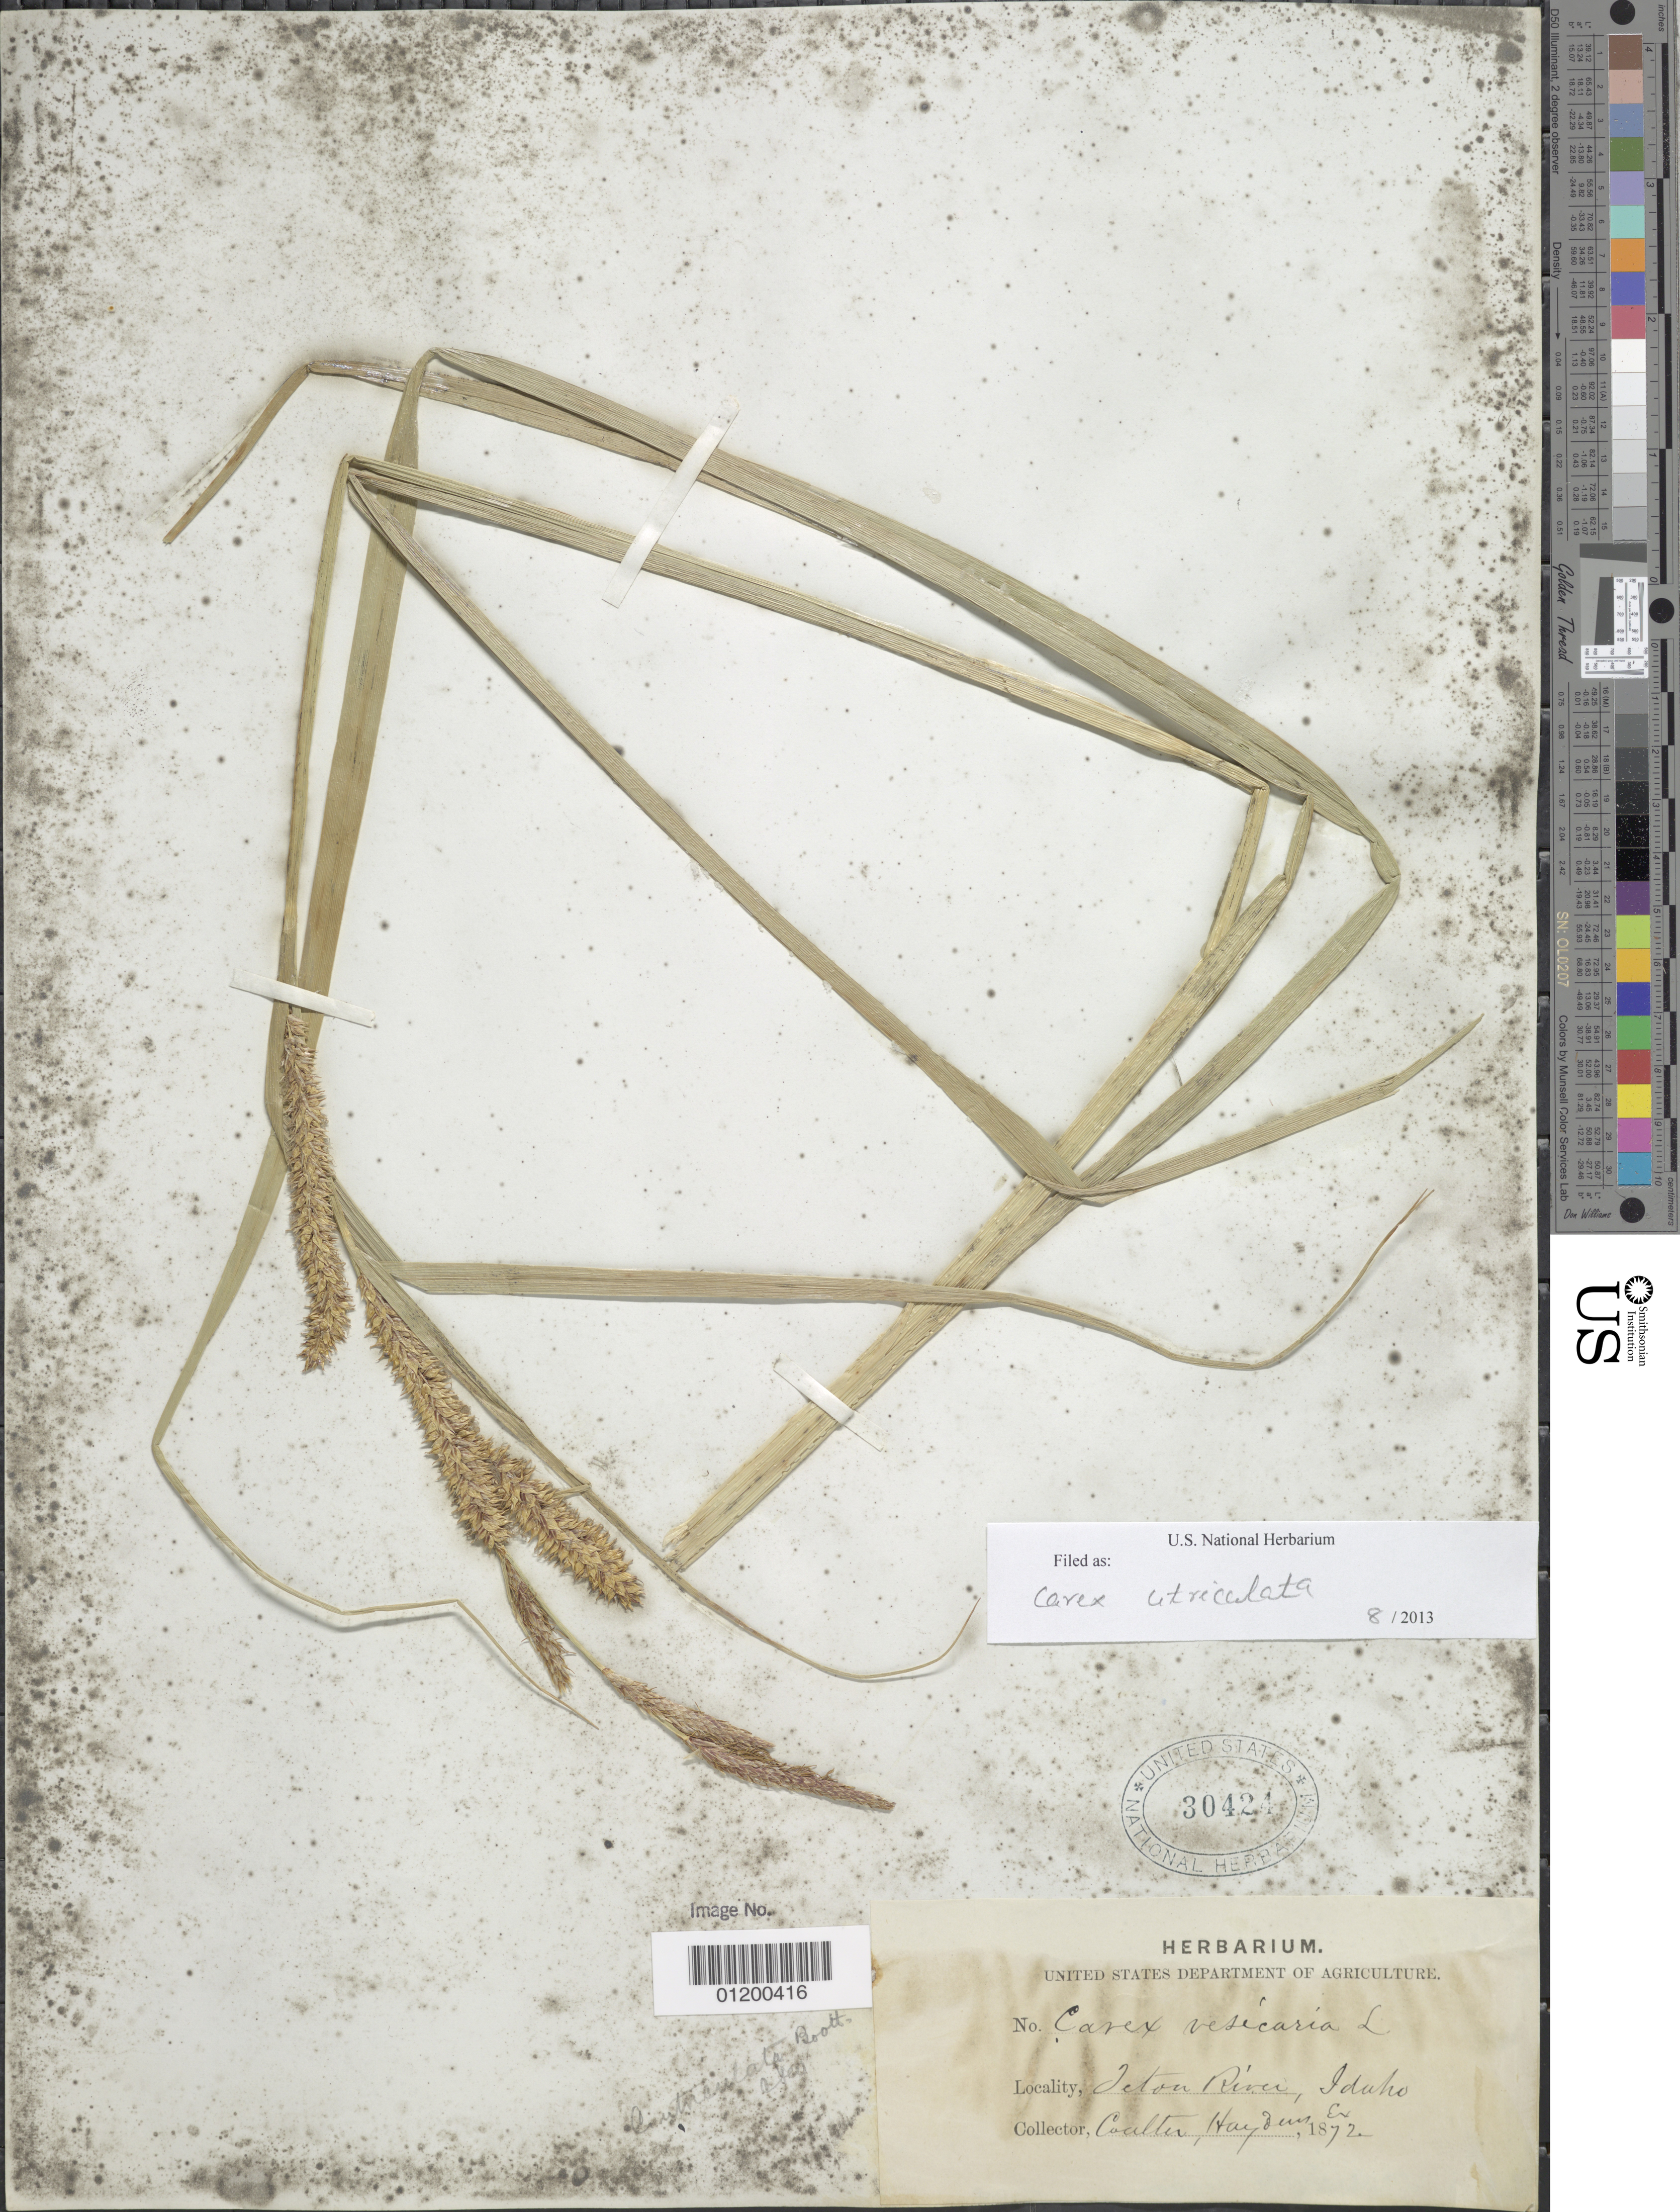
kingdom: Plantae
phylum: Tracheophyta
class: Liliopsida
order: Poales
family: Cyperaceae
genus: Carex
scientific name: Carex utriculata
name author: Boott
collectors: -- Coulter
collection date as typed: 1872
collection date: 1872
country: United States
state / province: Idaho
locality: Teton River.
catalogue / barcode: US 30424